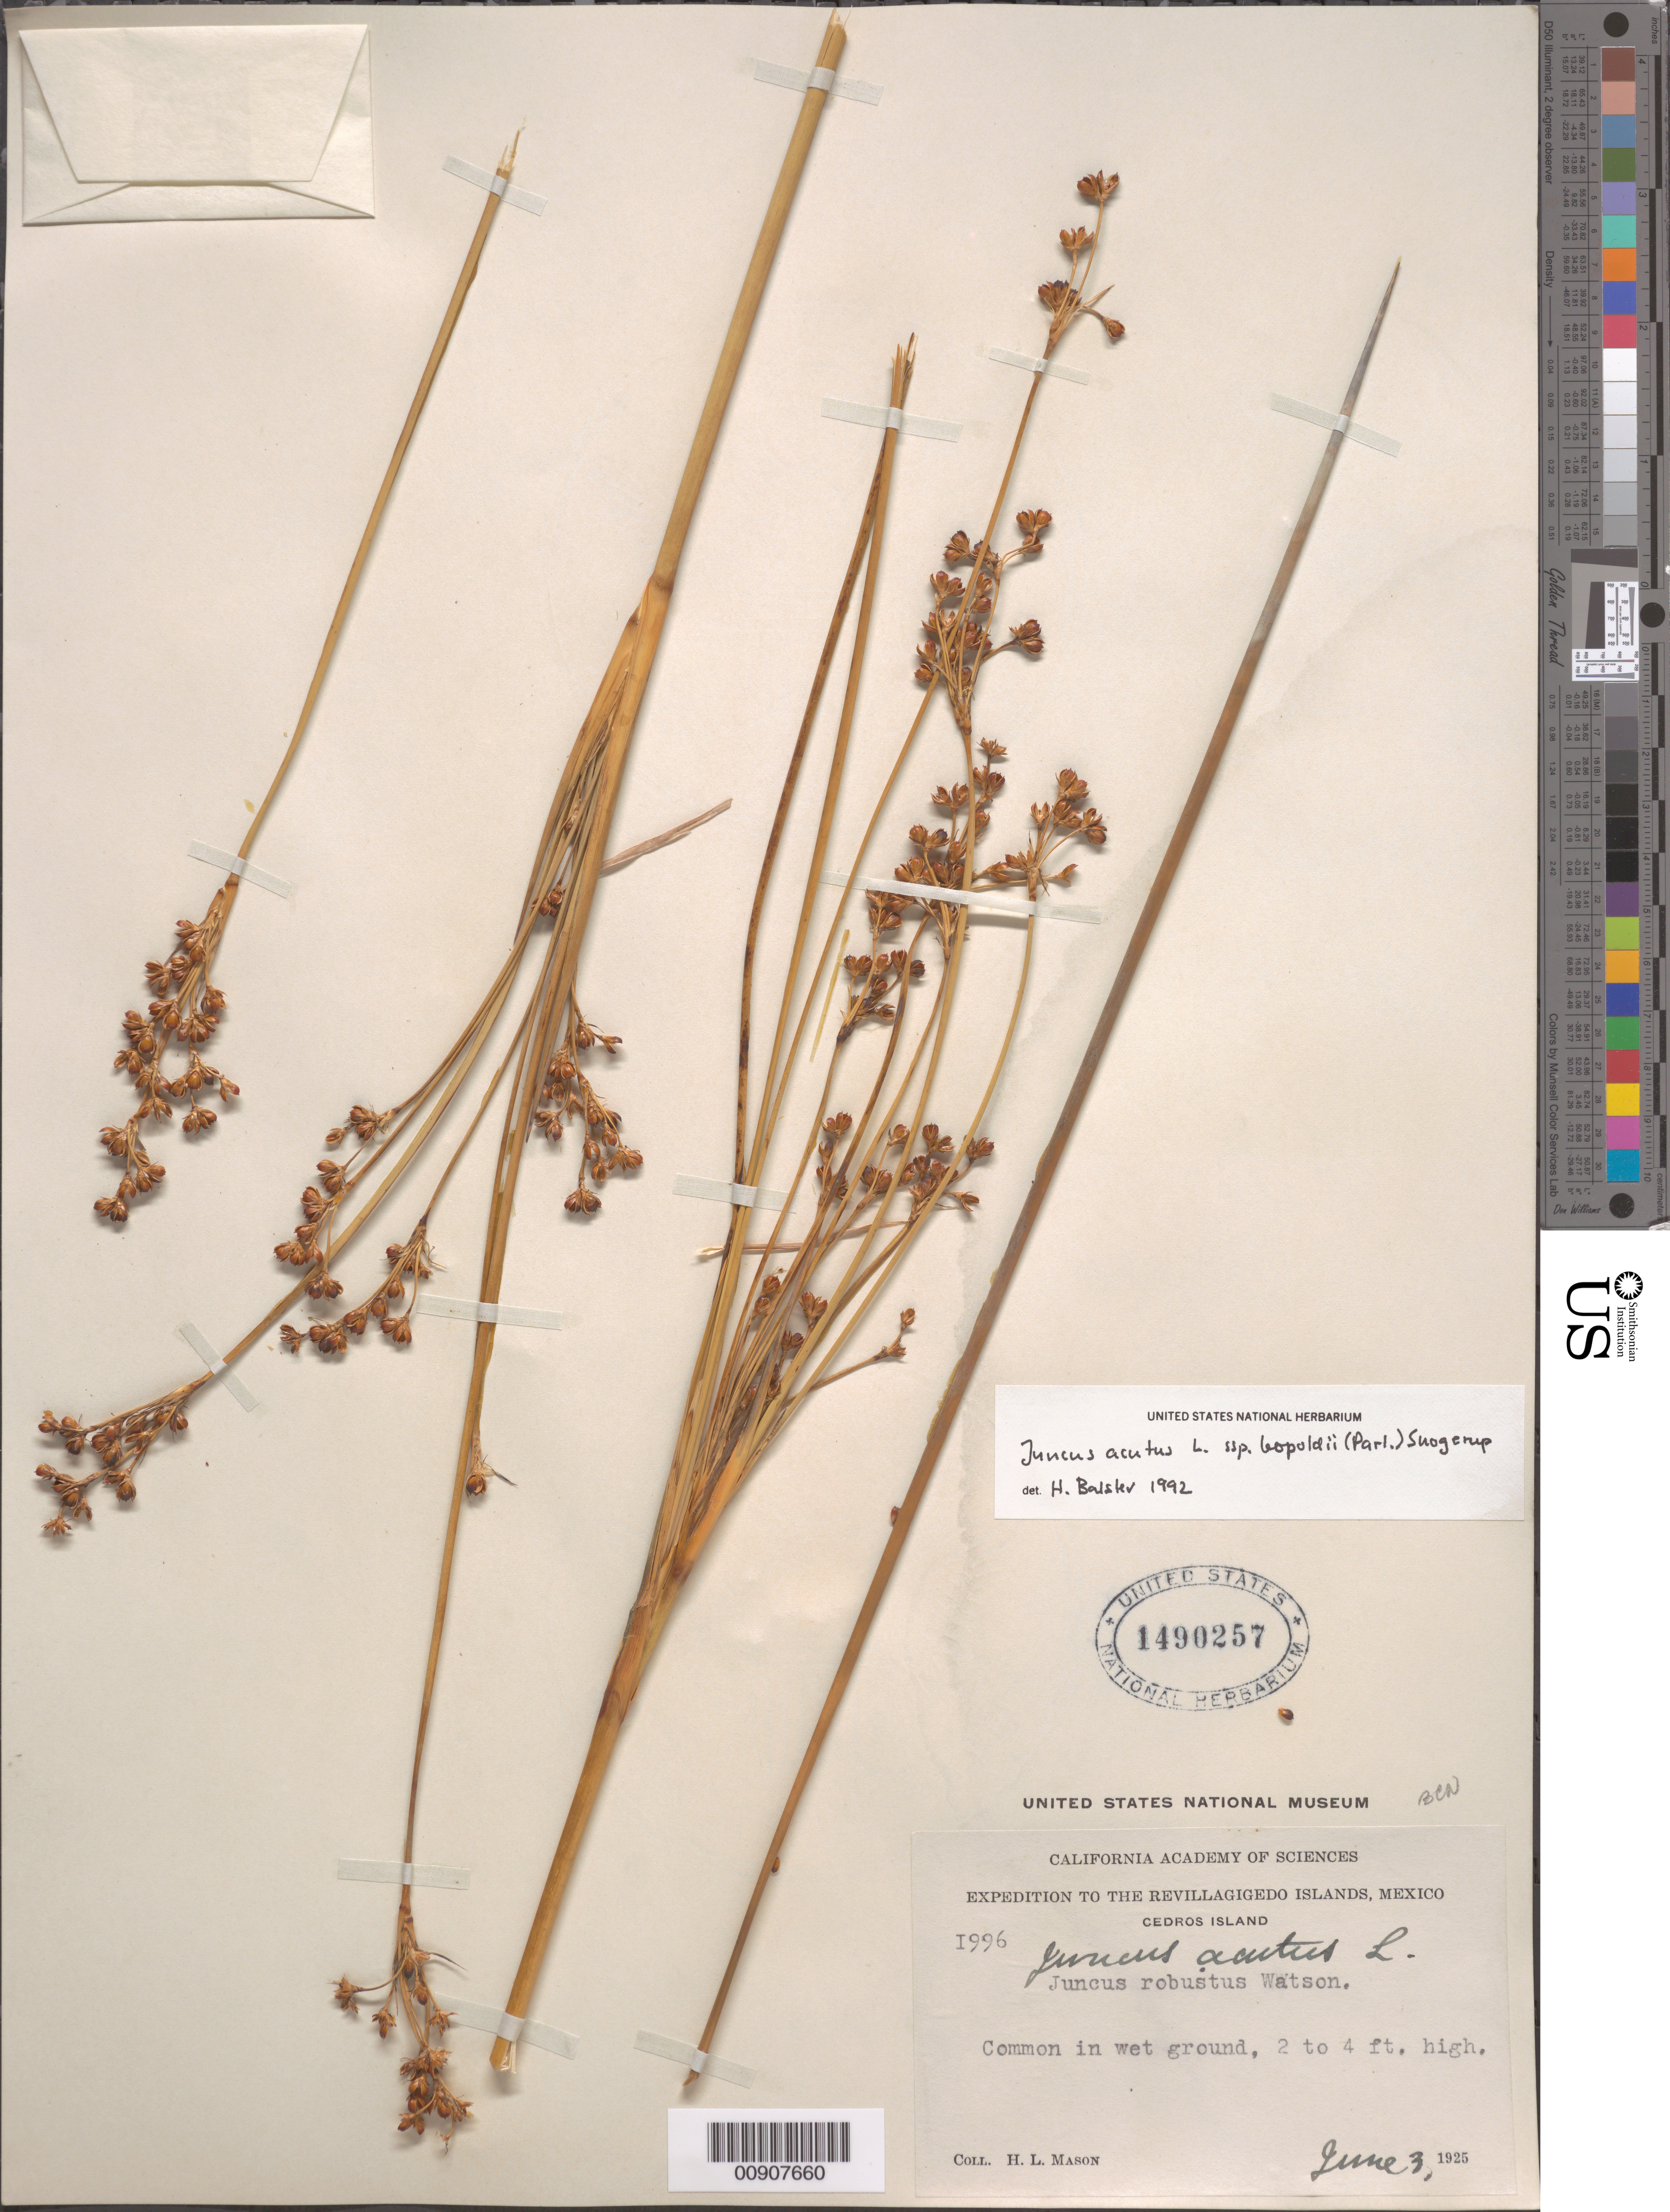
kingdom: Plantae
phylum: Tracheophyta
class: Liliopsida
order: Poales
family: Juncaceae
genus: Juncus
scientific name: Juncus acutus subsp. leopoldii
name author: (Parl.) Snogerup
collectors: H. L. Mason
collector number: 1996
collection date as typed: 03 Jun 1925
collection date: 1925-06-03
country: Mexico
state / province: Baja California Norte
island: Cedros I.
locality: Cedros Island.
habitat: Common in wet ground.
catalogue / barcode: US 1490257